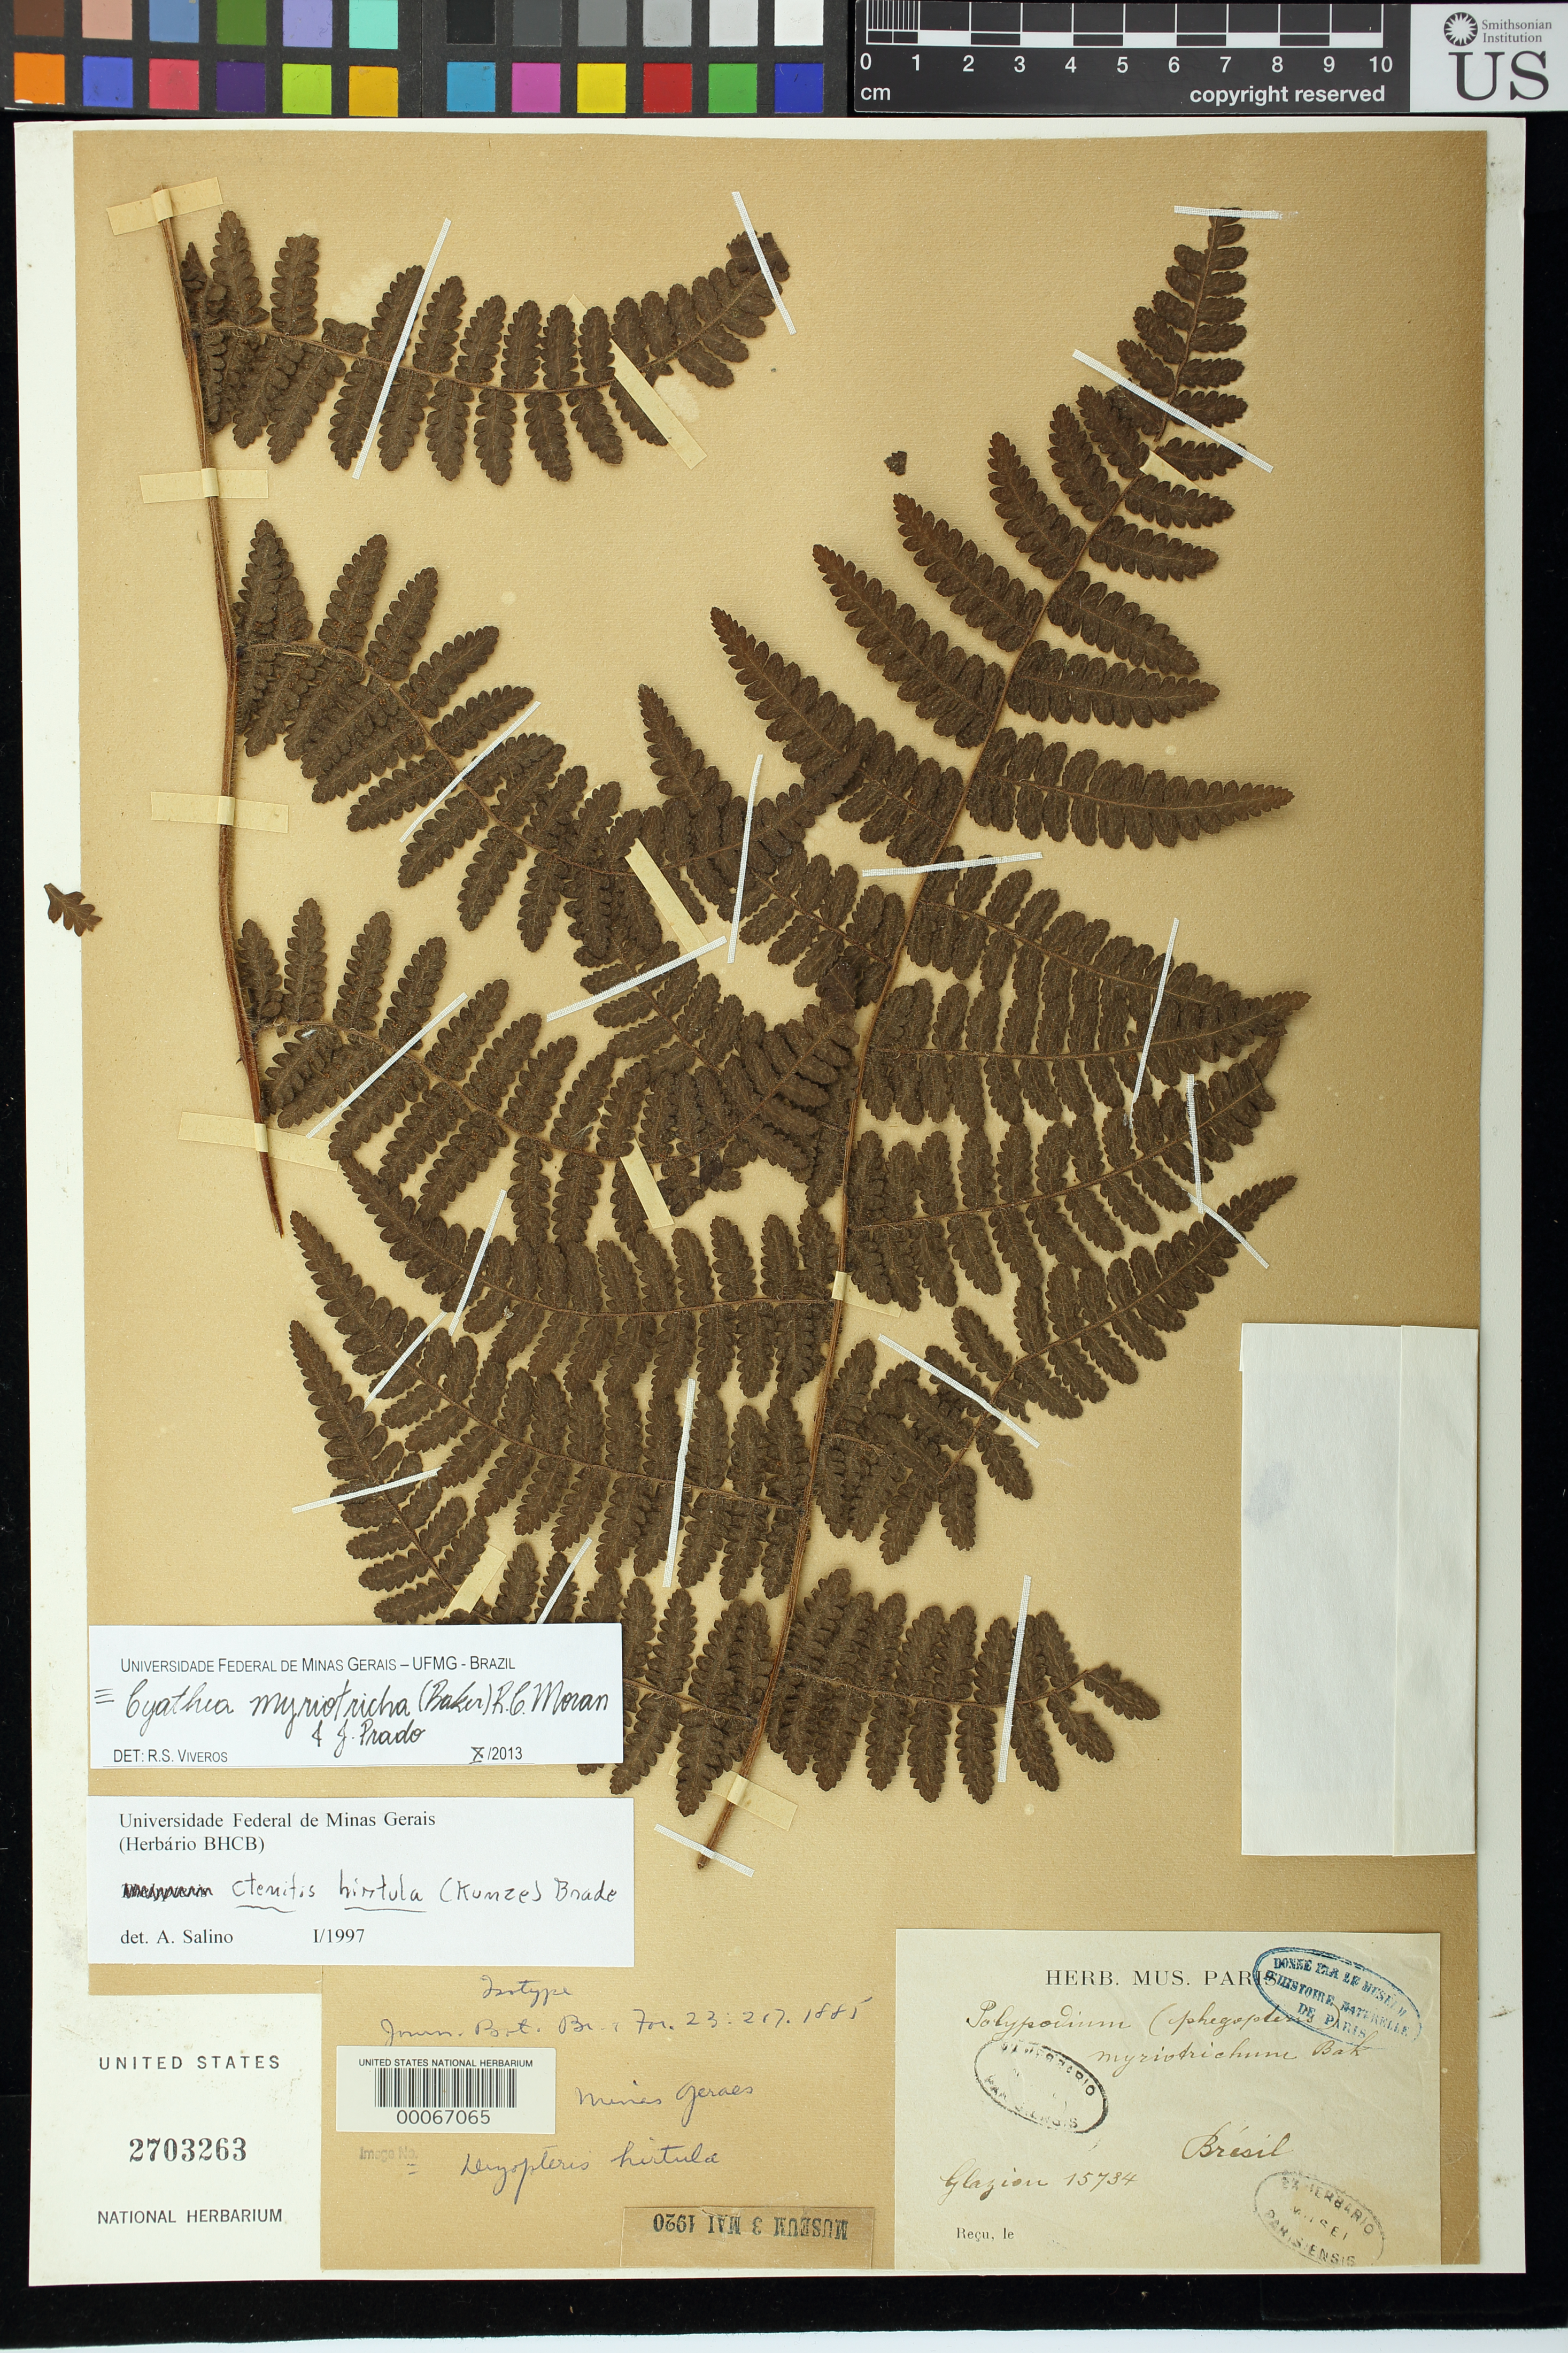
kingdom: Plantae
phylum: Tracheophyta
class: Polypodiopsida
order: Polypodiales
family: Polypodiaceae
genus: Polypodium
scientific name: Polypodium myriotrichum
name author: Baker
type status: Isotype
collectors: A. F. M. Glaziou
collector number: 15734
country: Brazil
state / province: Minas Gerais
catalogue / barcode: US 2703263